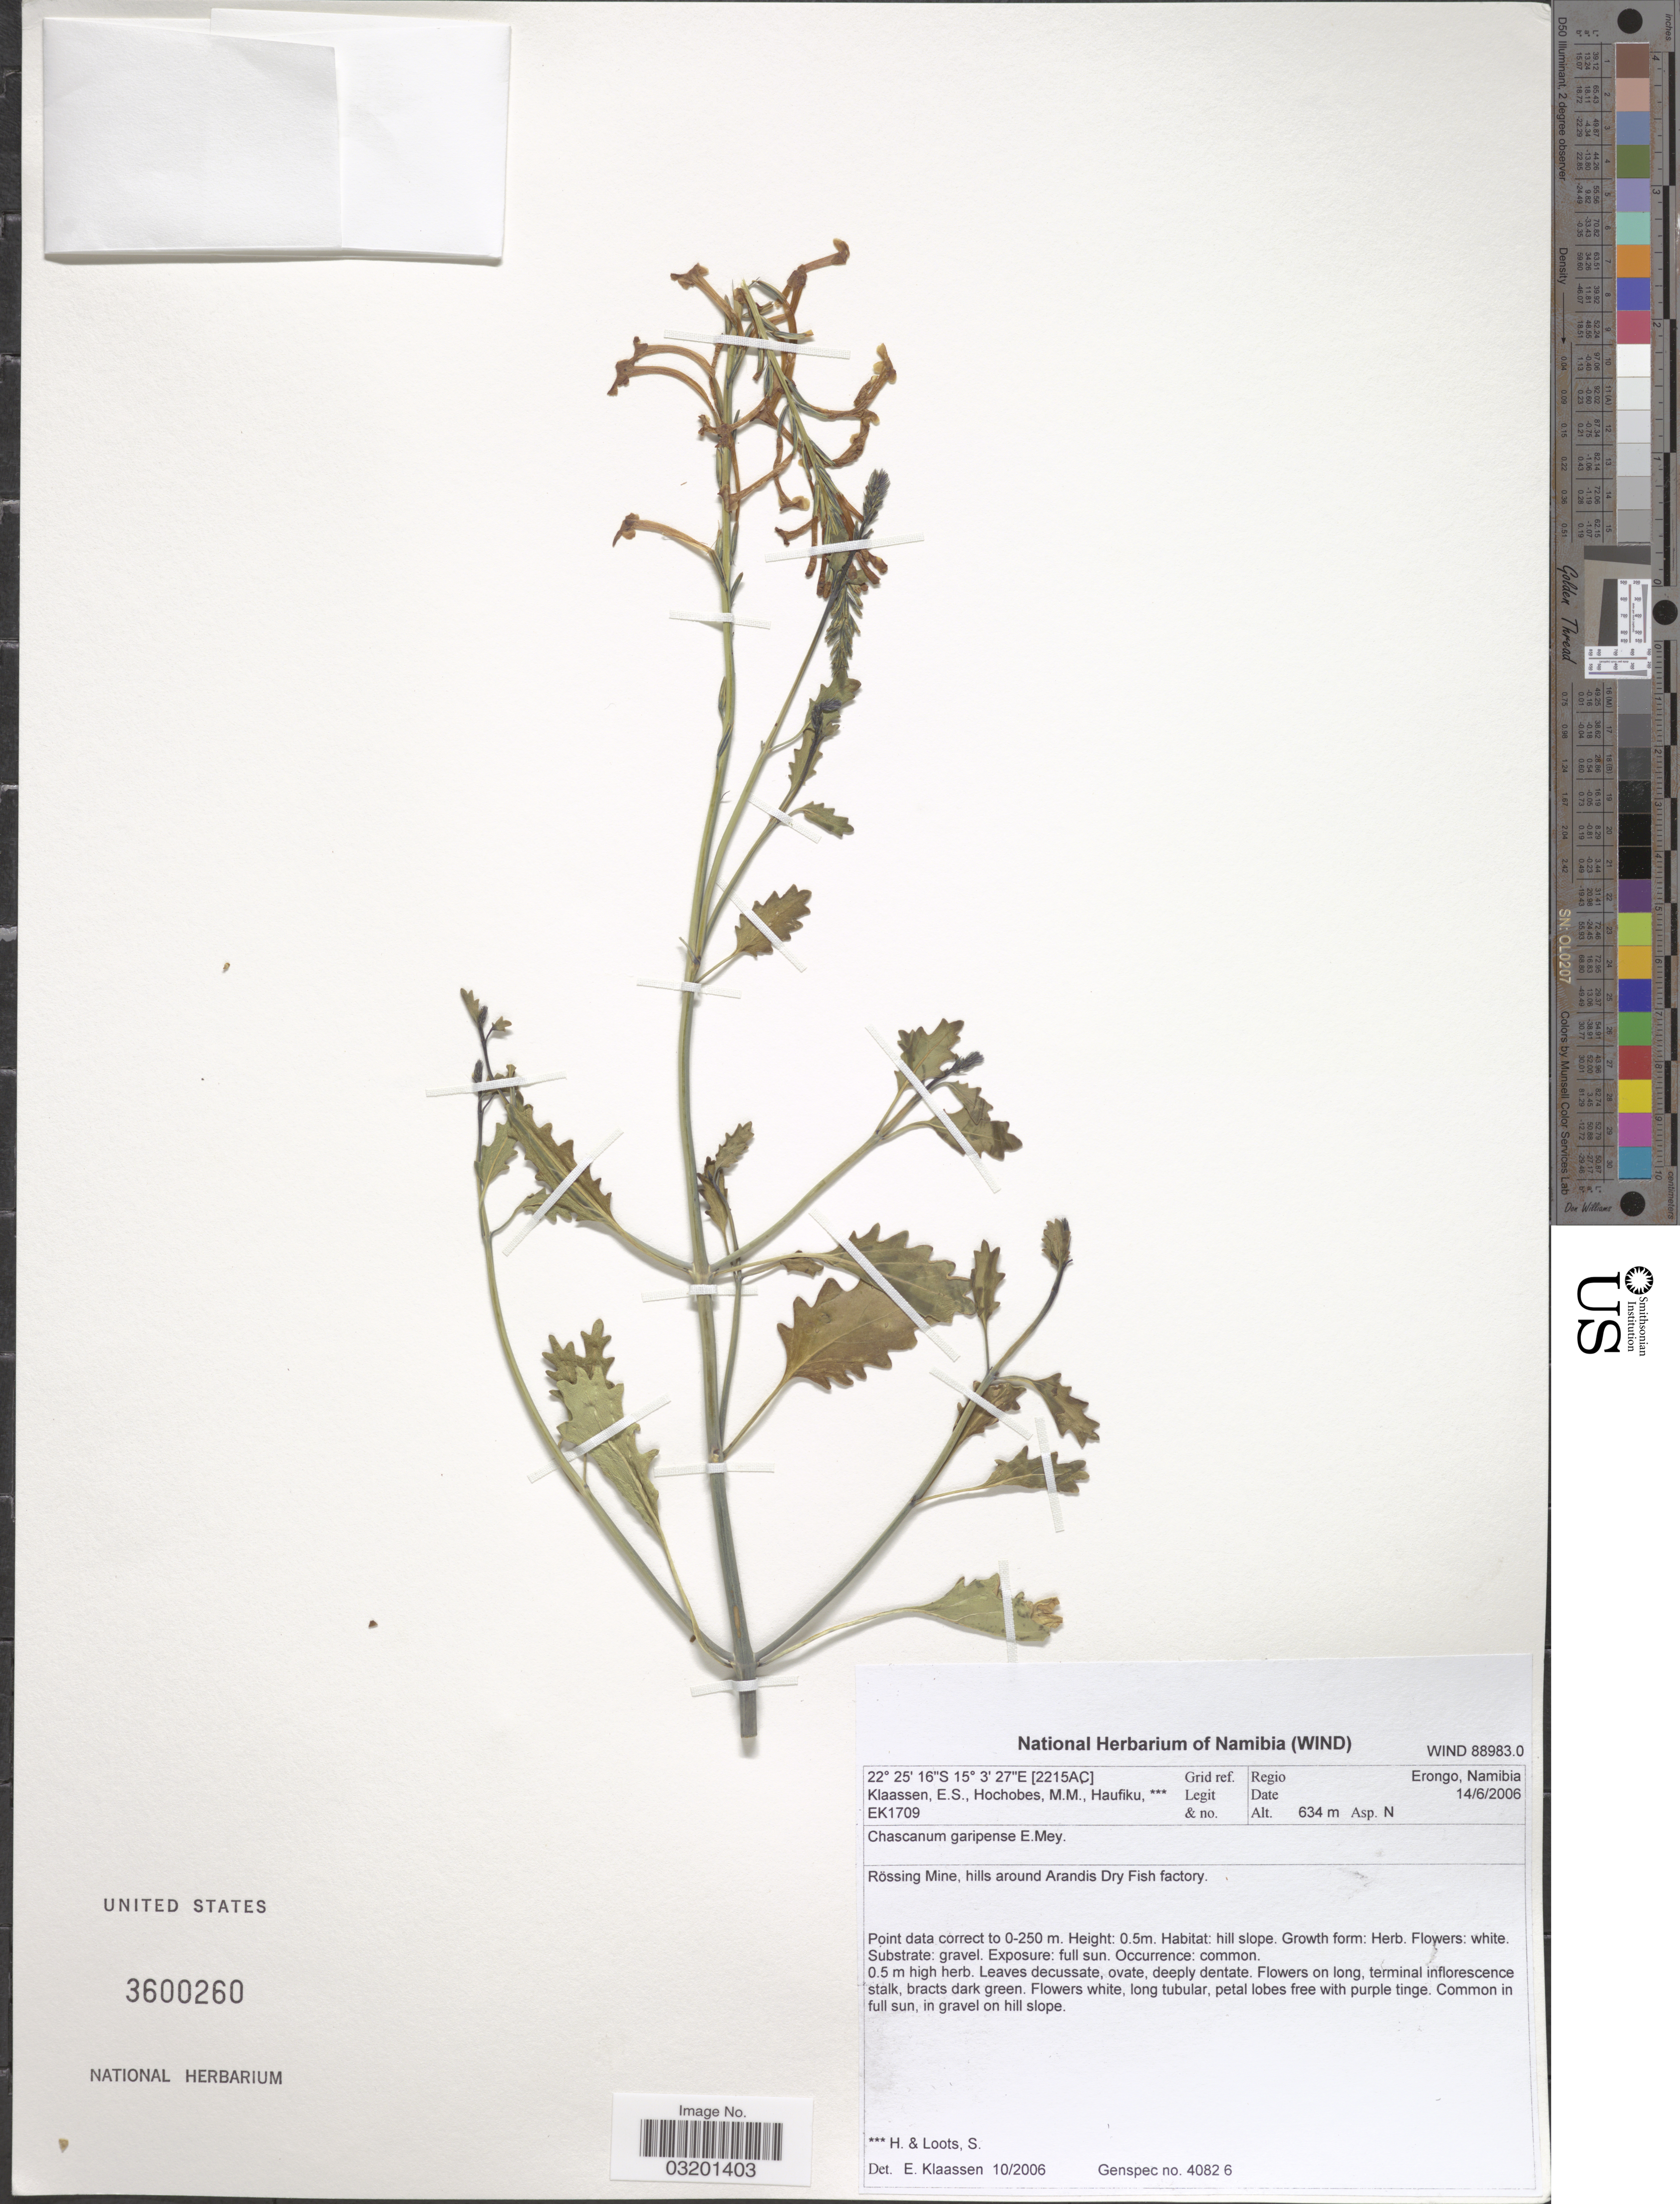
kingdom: Plantae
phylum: Tracheophyta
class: Magnoliopsida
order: Lamiales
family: Verbenaceae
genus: Chascanum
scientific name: Chascanum garipense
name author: E. Mey.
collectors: E. S. Klaassen & M. Hochobes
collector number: EK1709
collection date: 2006-06-14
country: Namibia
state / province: Erongo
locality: [2215AC] Grid ref., Regio Erongo, Namibia, Rössing Mine, hills around Arandis Dry Fish factory.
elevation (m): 634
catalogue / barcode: US 3600260